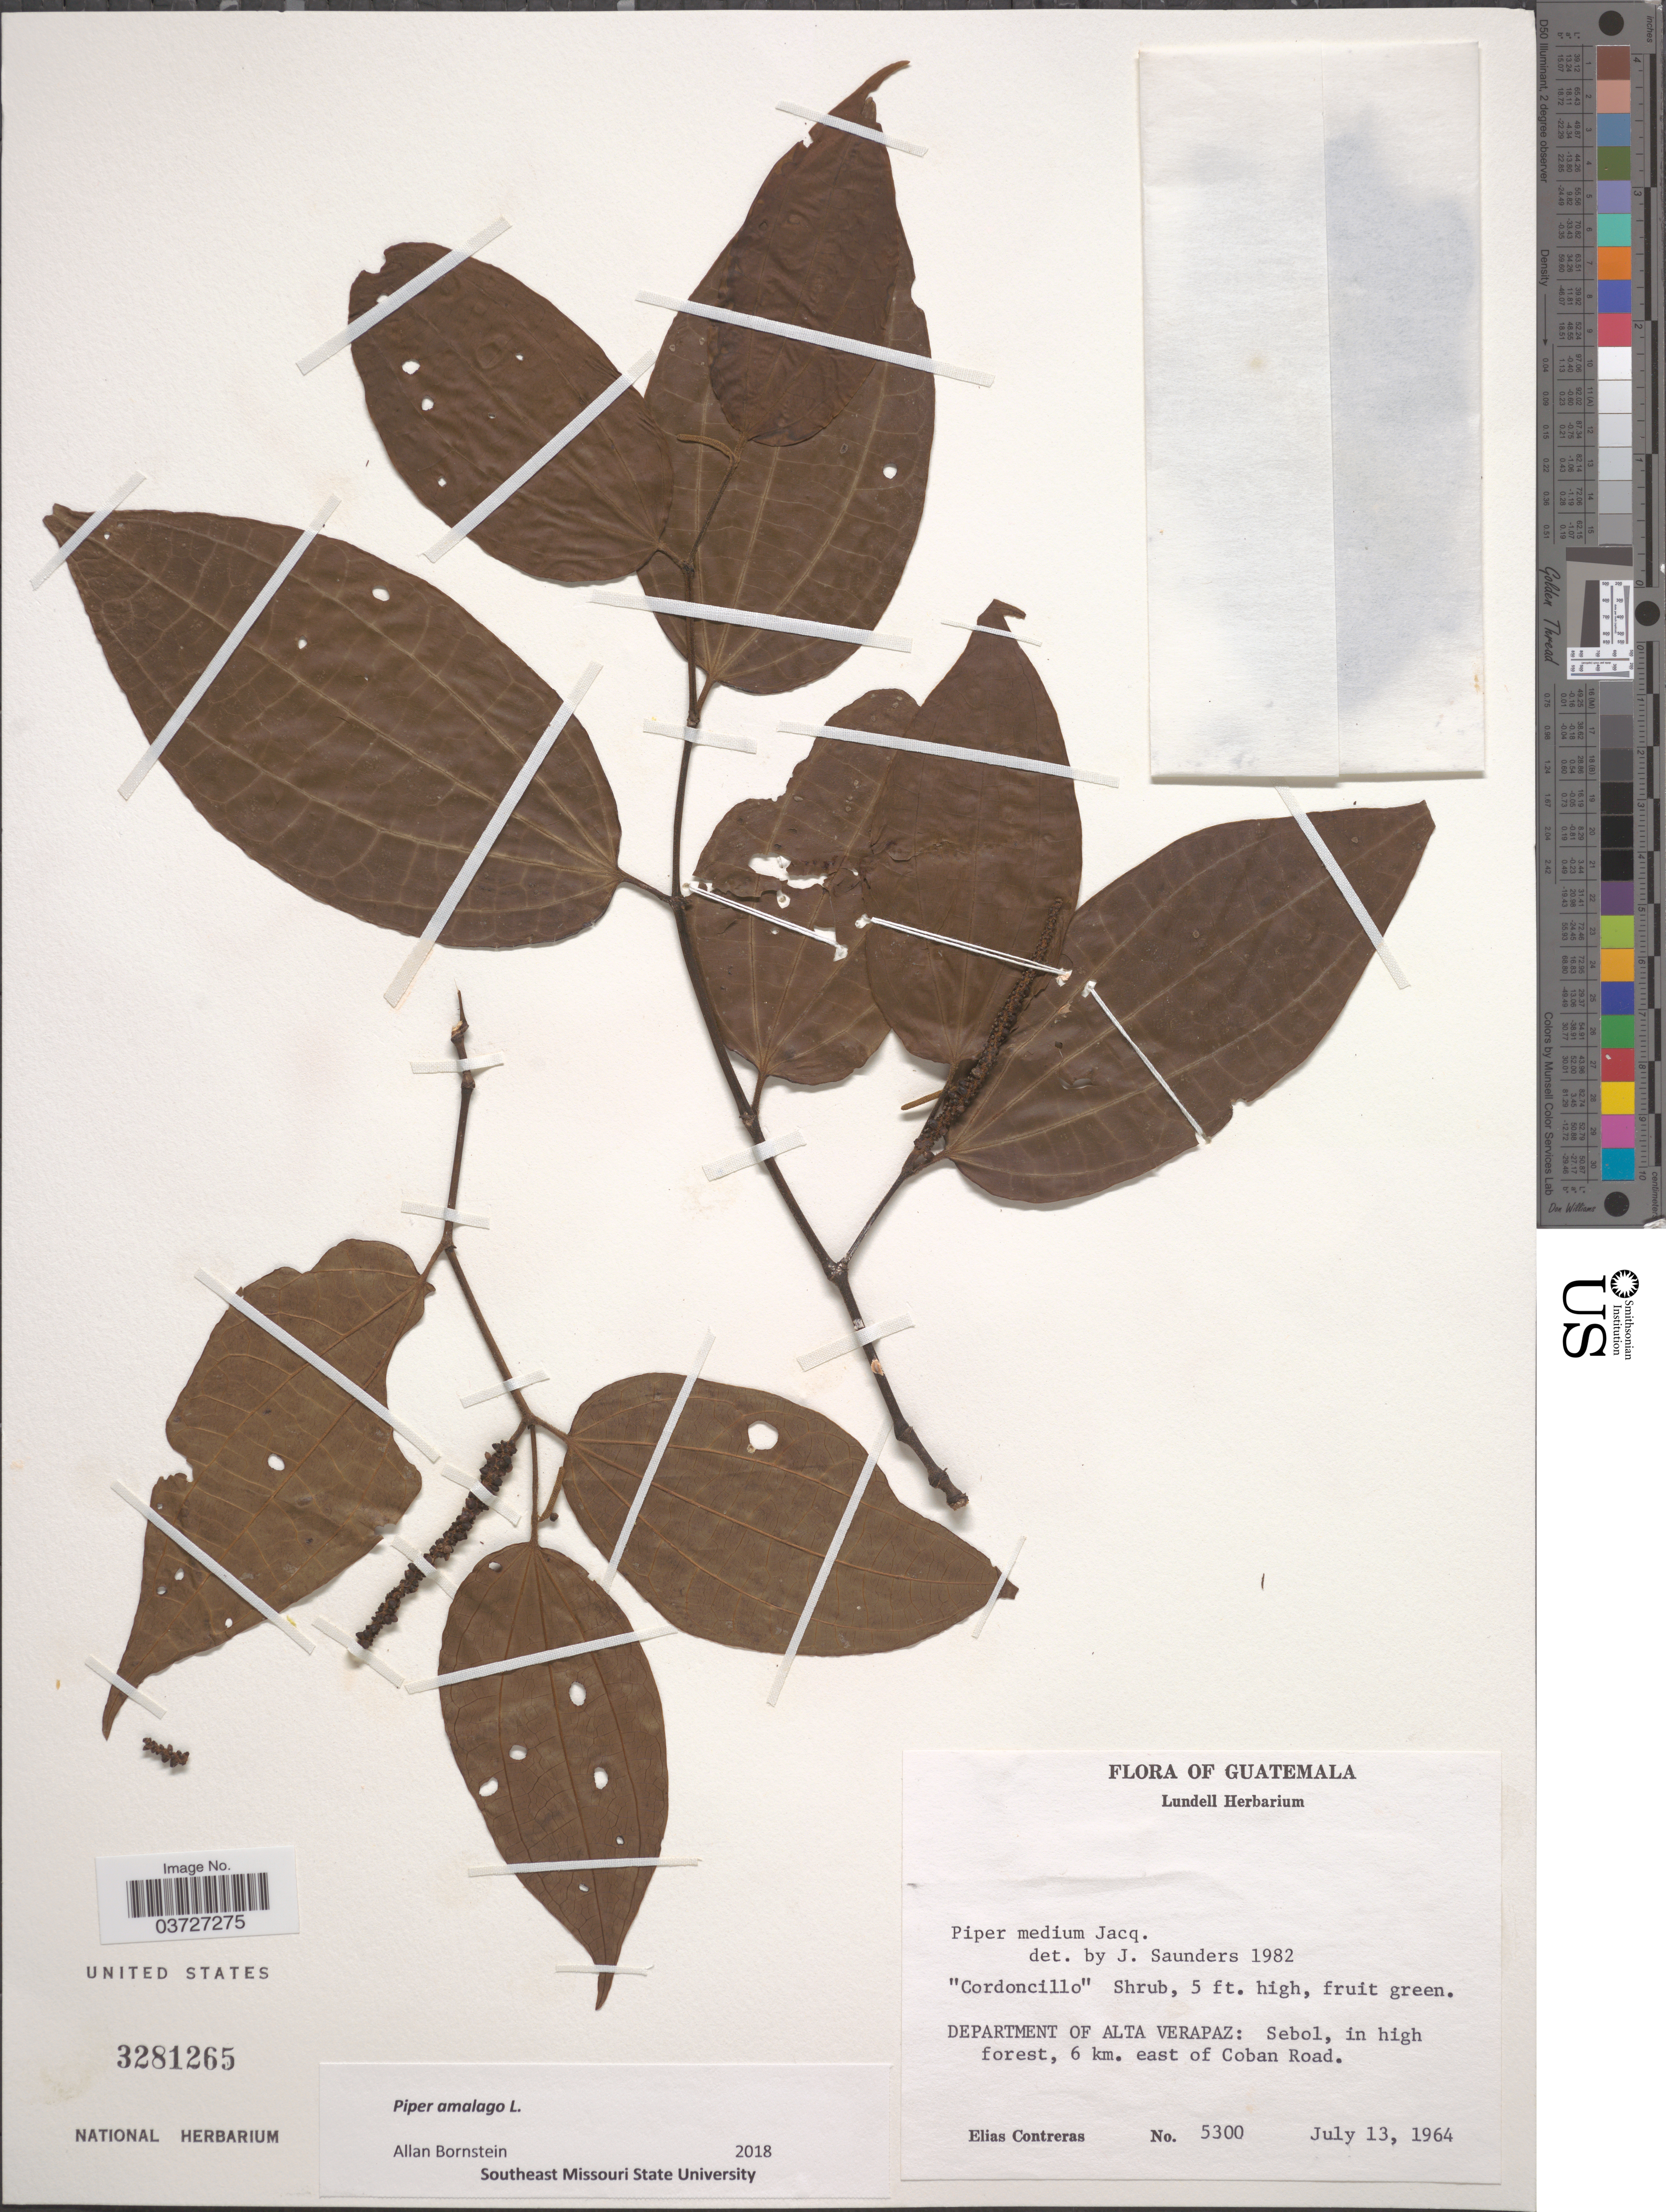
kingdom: Plantae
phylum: Tracheophyta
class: Magnoliopsida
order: Piperales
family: Piperaceae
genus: Piper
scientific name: Piper amalago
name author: L.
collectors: E. Contreras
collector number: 5300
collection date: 1964-07-13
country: Guatemala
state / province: Alta Verapaz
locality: Department of Alta Verapaz: Sebol, in high forest, 6 km. east of Coban Road.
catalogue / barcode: US 3281265